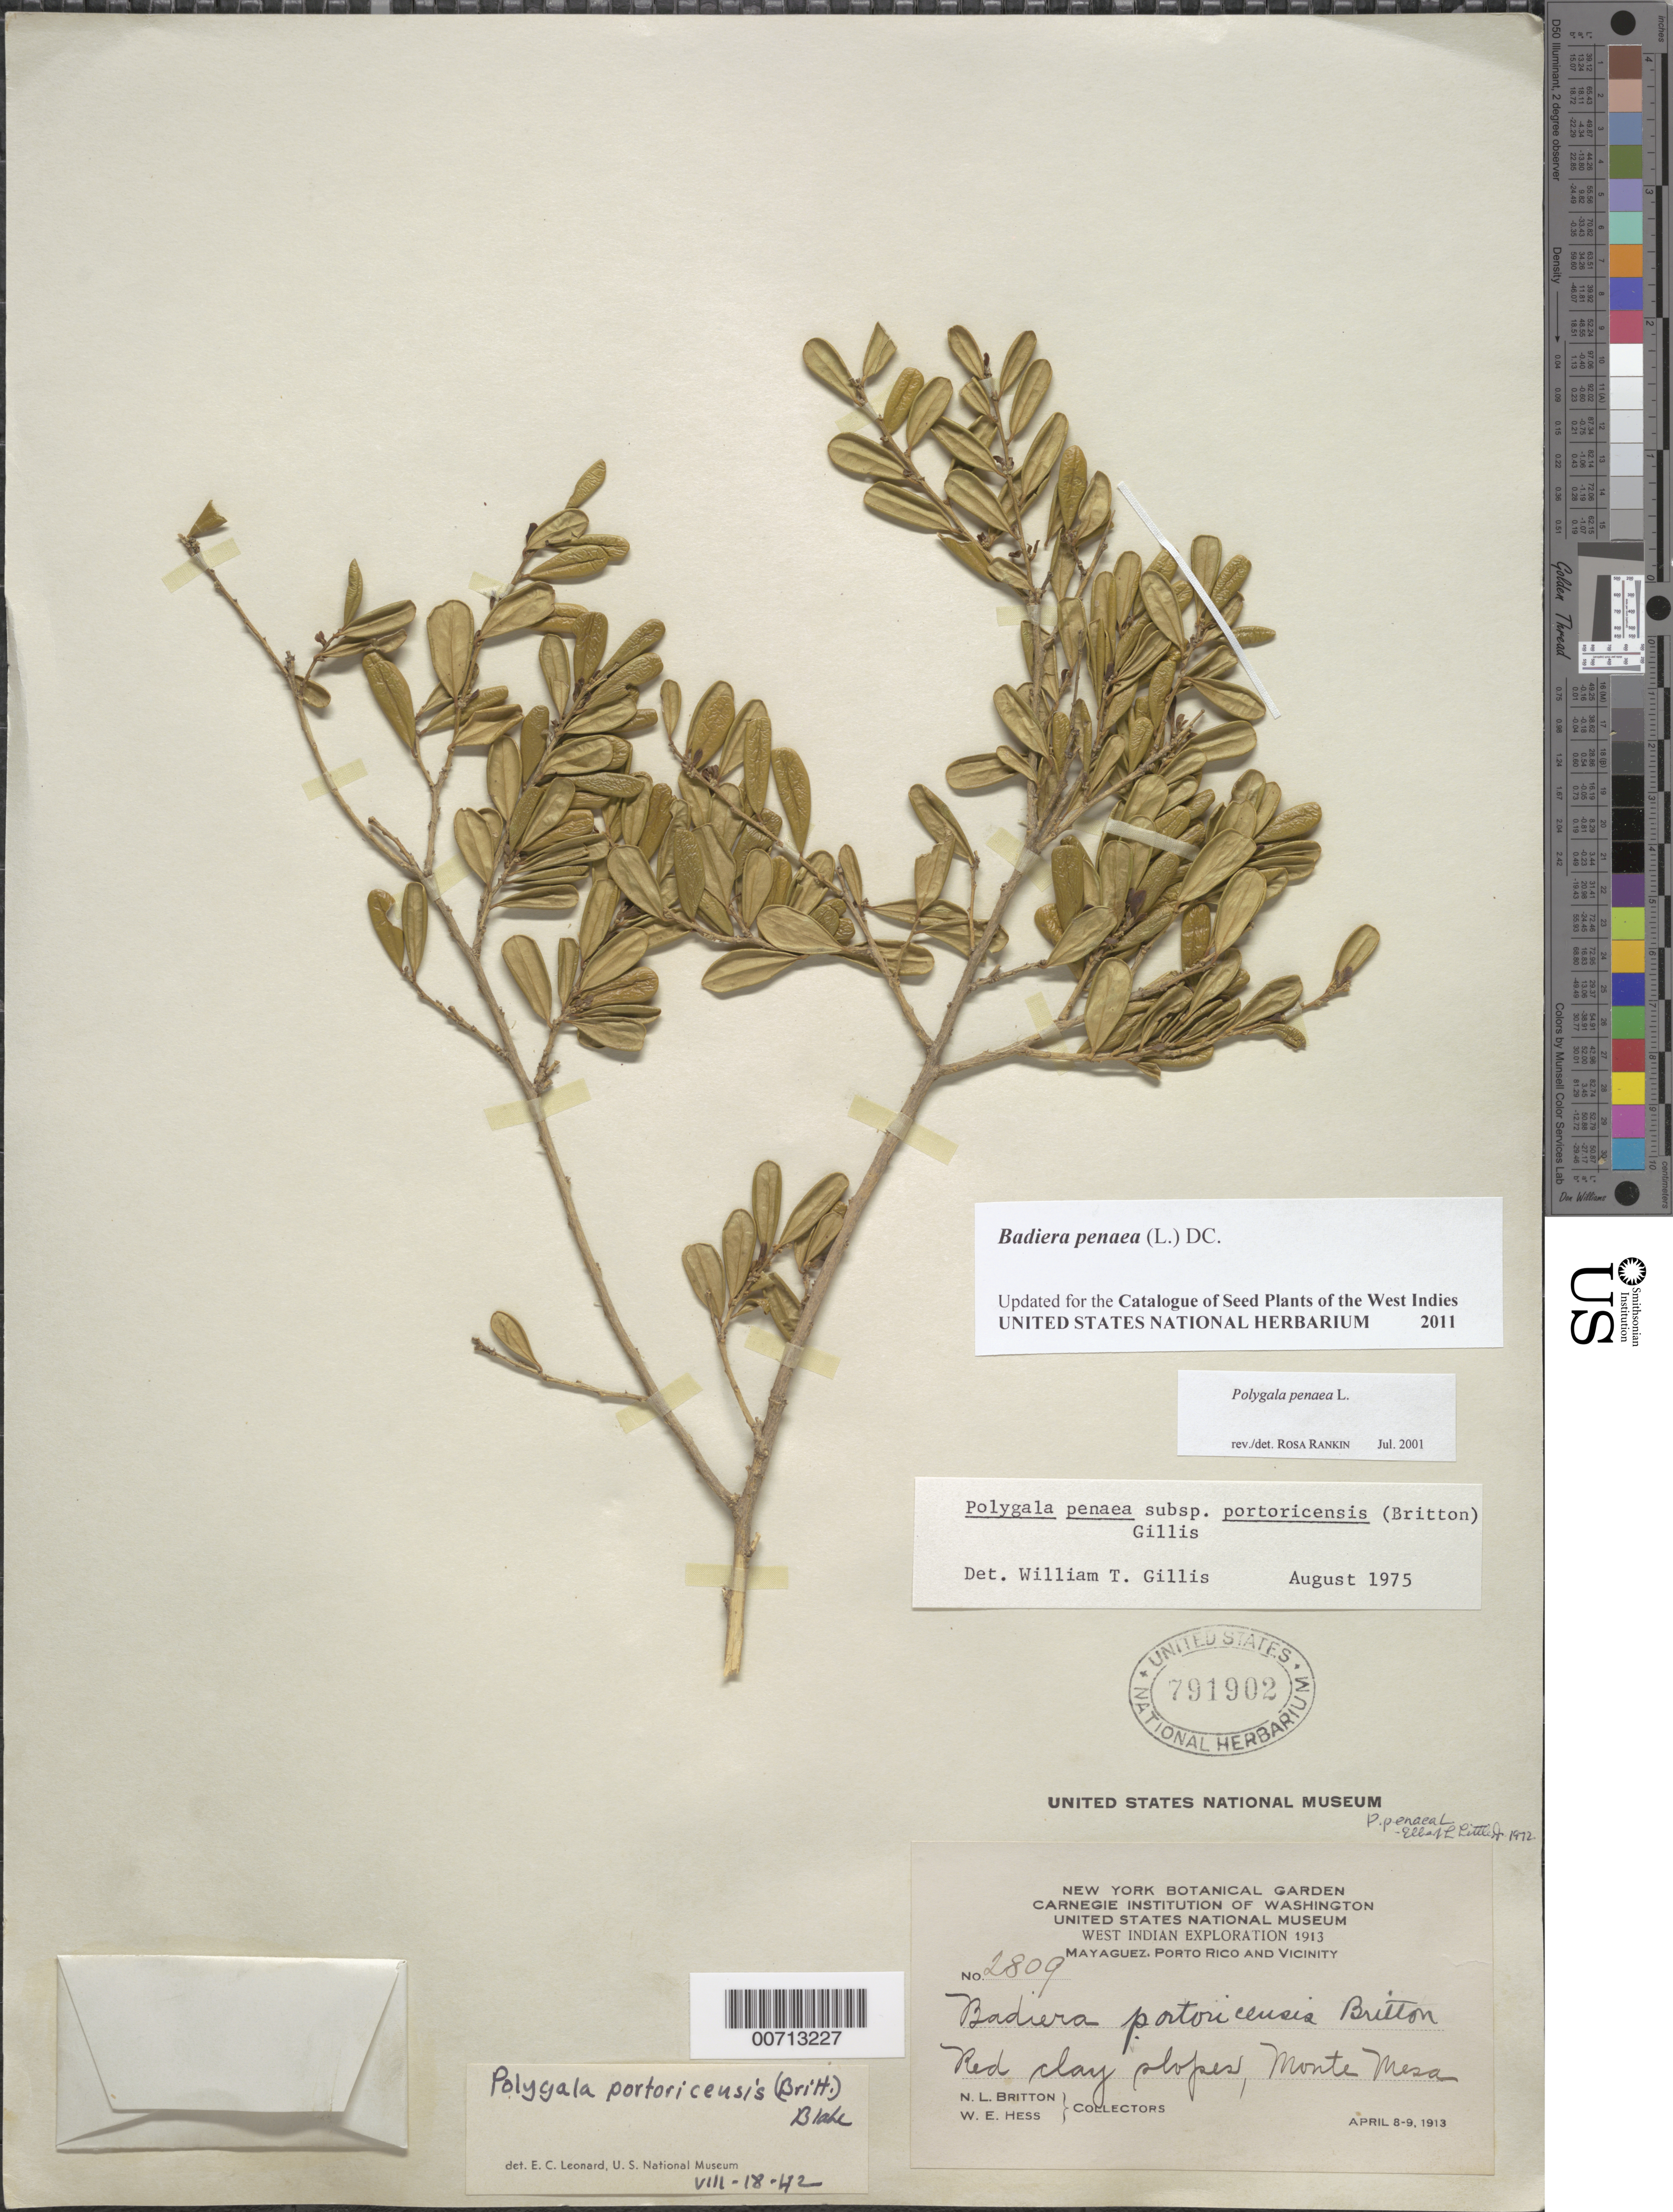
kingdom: Plantae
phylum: Tracheophyta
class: Magnoliopsida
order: Fabales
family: Polygalaceae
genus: Polygala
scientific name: Polygala penaea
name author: L.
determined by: Rankin Rodriguez, Rosa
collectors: N. Britton & W. Hess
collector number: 2809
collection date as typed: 08 Apr 1913 and 09 Apr 1913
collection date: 1913-04-08,1913-04-09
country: Puerto Rico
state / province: Mayaguez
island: Greater Antilles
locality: Monte Mesa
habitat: Red clay slopes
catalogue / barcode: US 791902